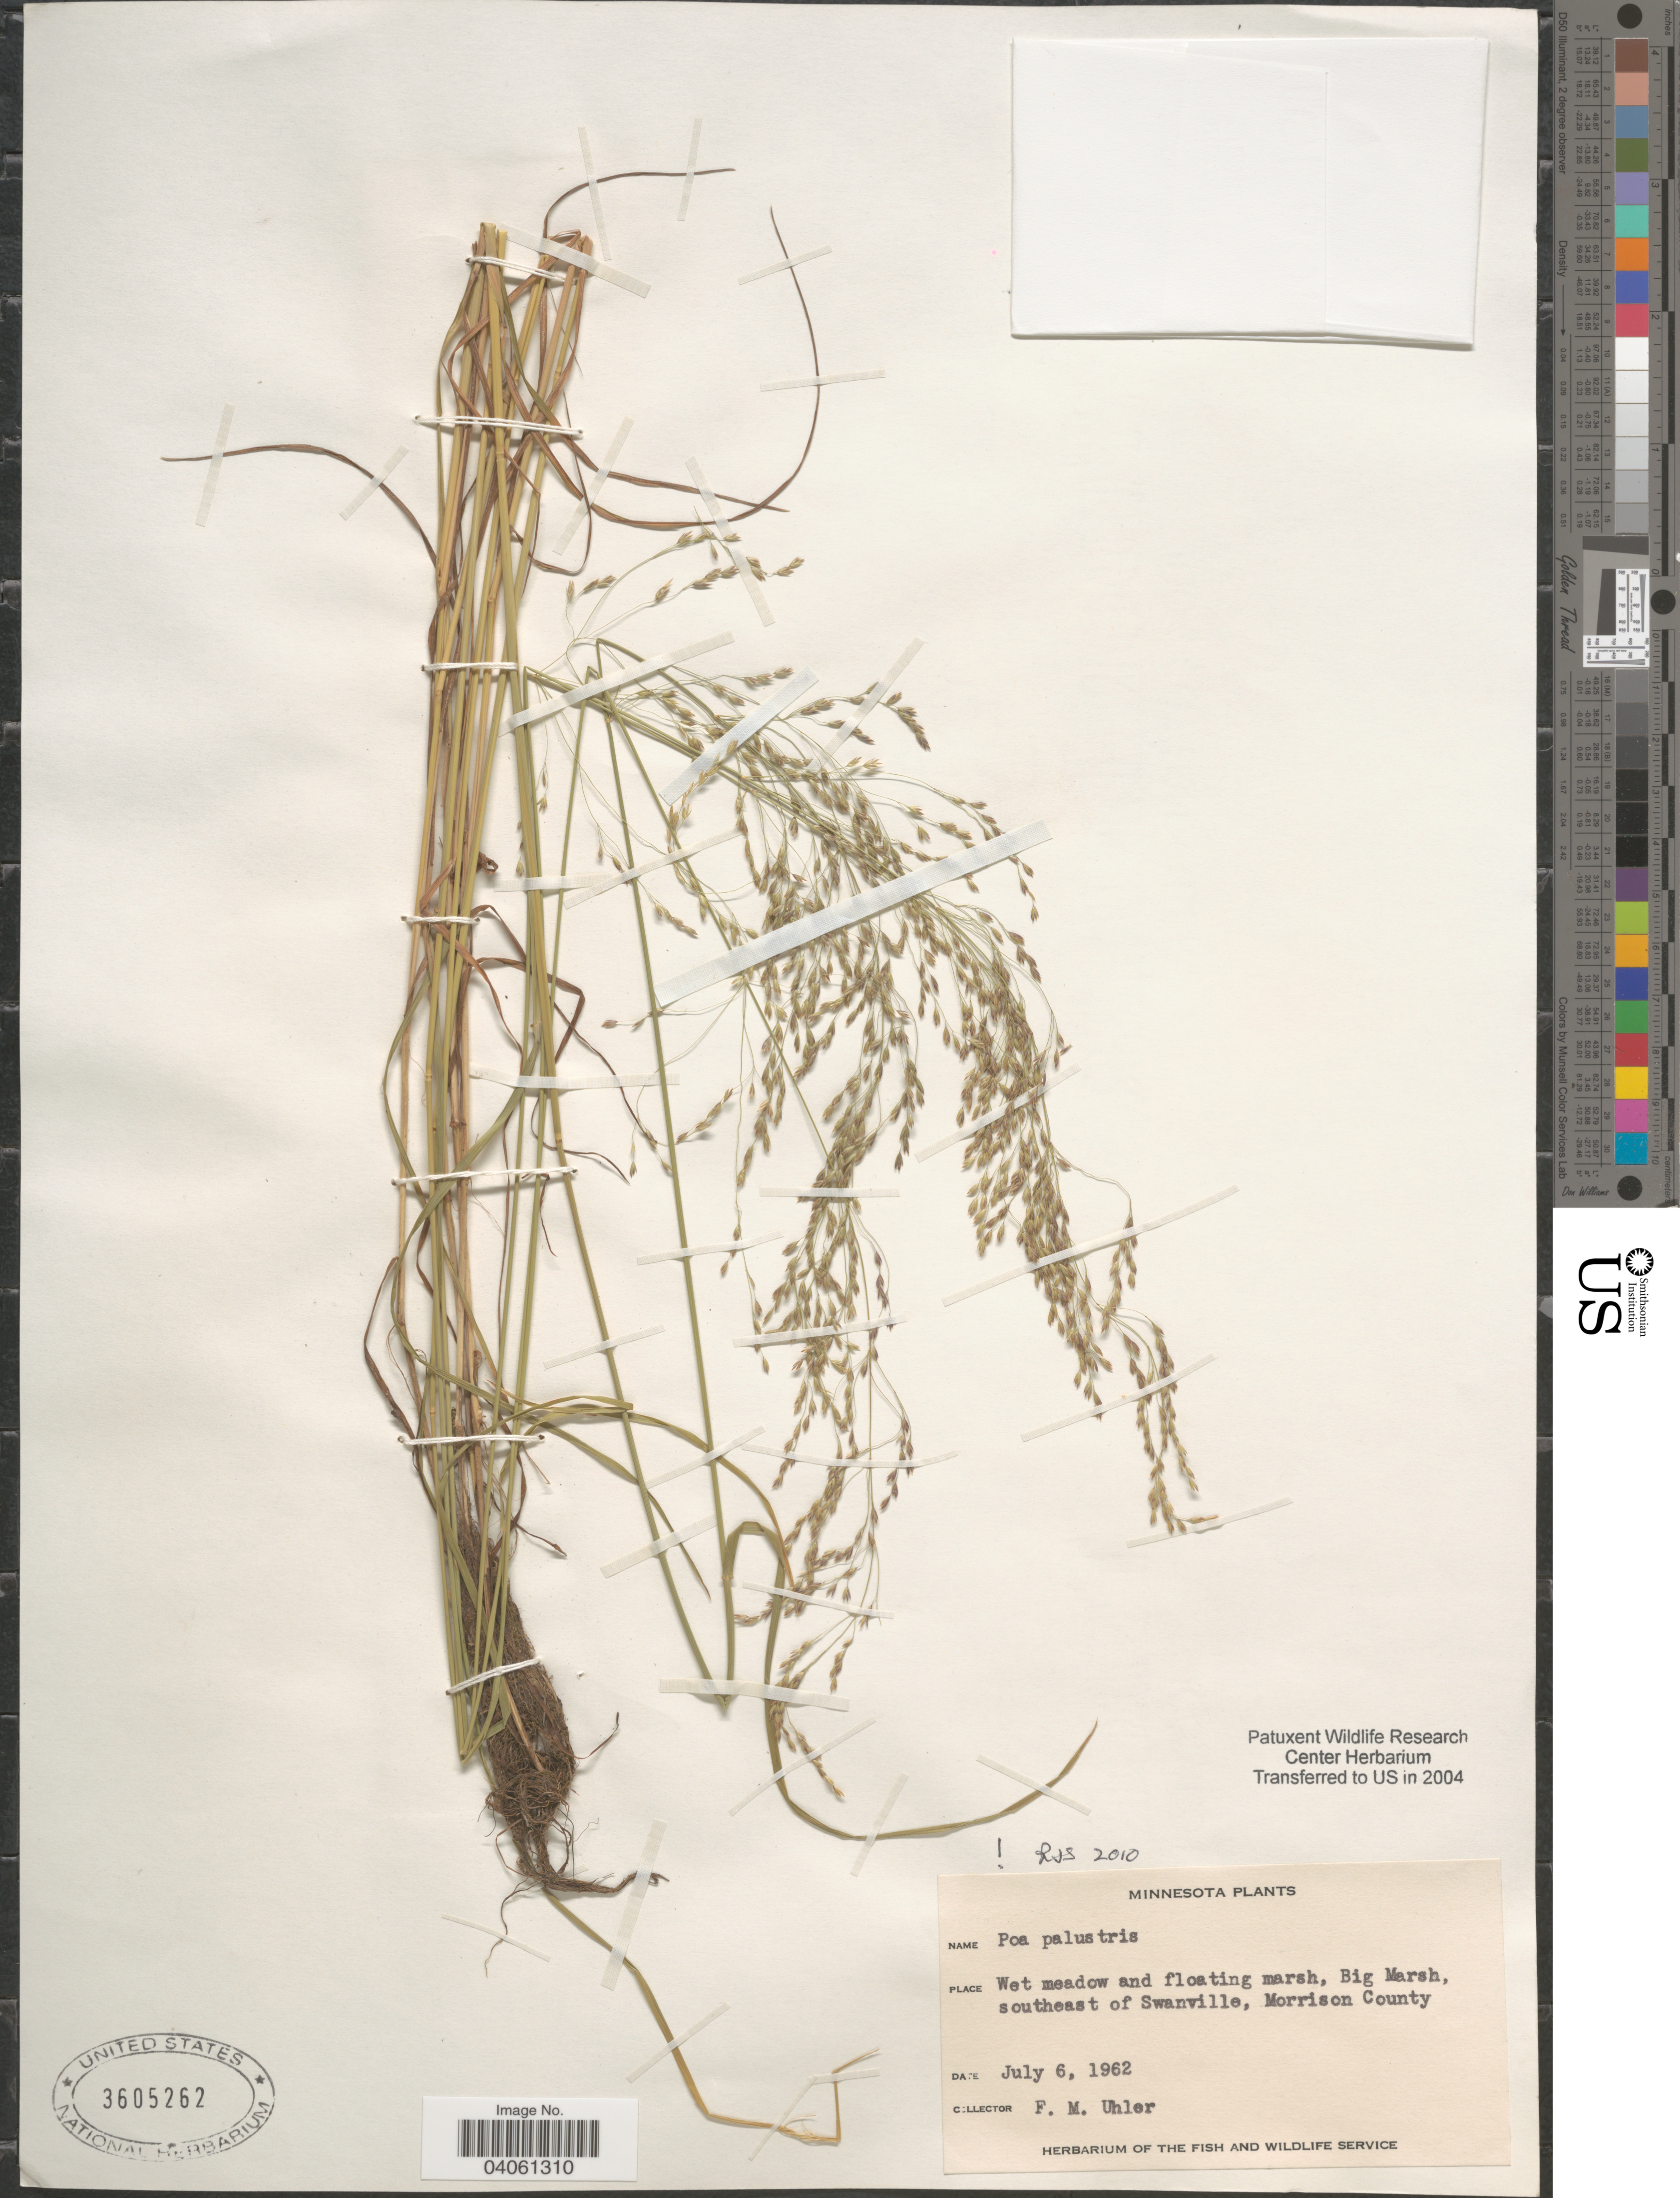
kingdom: Plantae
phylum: Tracheophyta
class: Liliopsida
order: Poales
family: Poaceae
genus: Poa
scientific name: Poa palustris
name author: L.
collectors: F. M. Uhler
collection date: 1962-07-06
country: United States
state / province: Minnesota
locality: Wet meadow and floating marsh, Big Marsh, southeast of Swanville, Morrison County.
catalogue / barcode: US 3605262